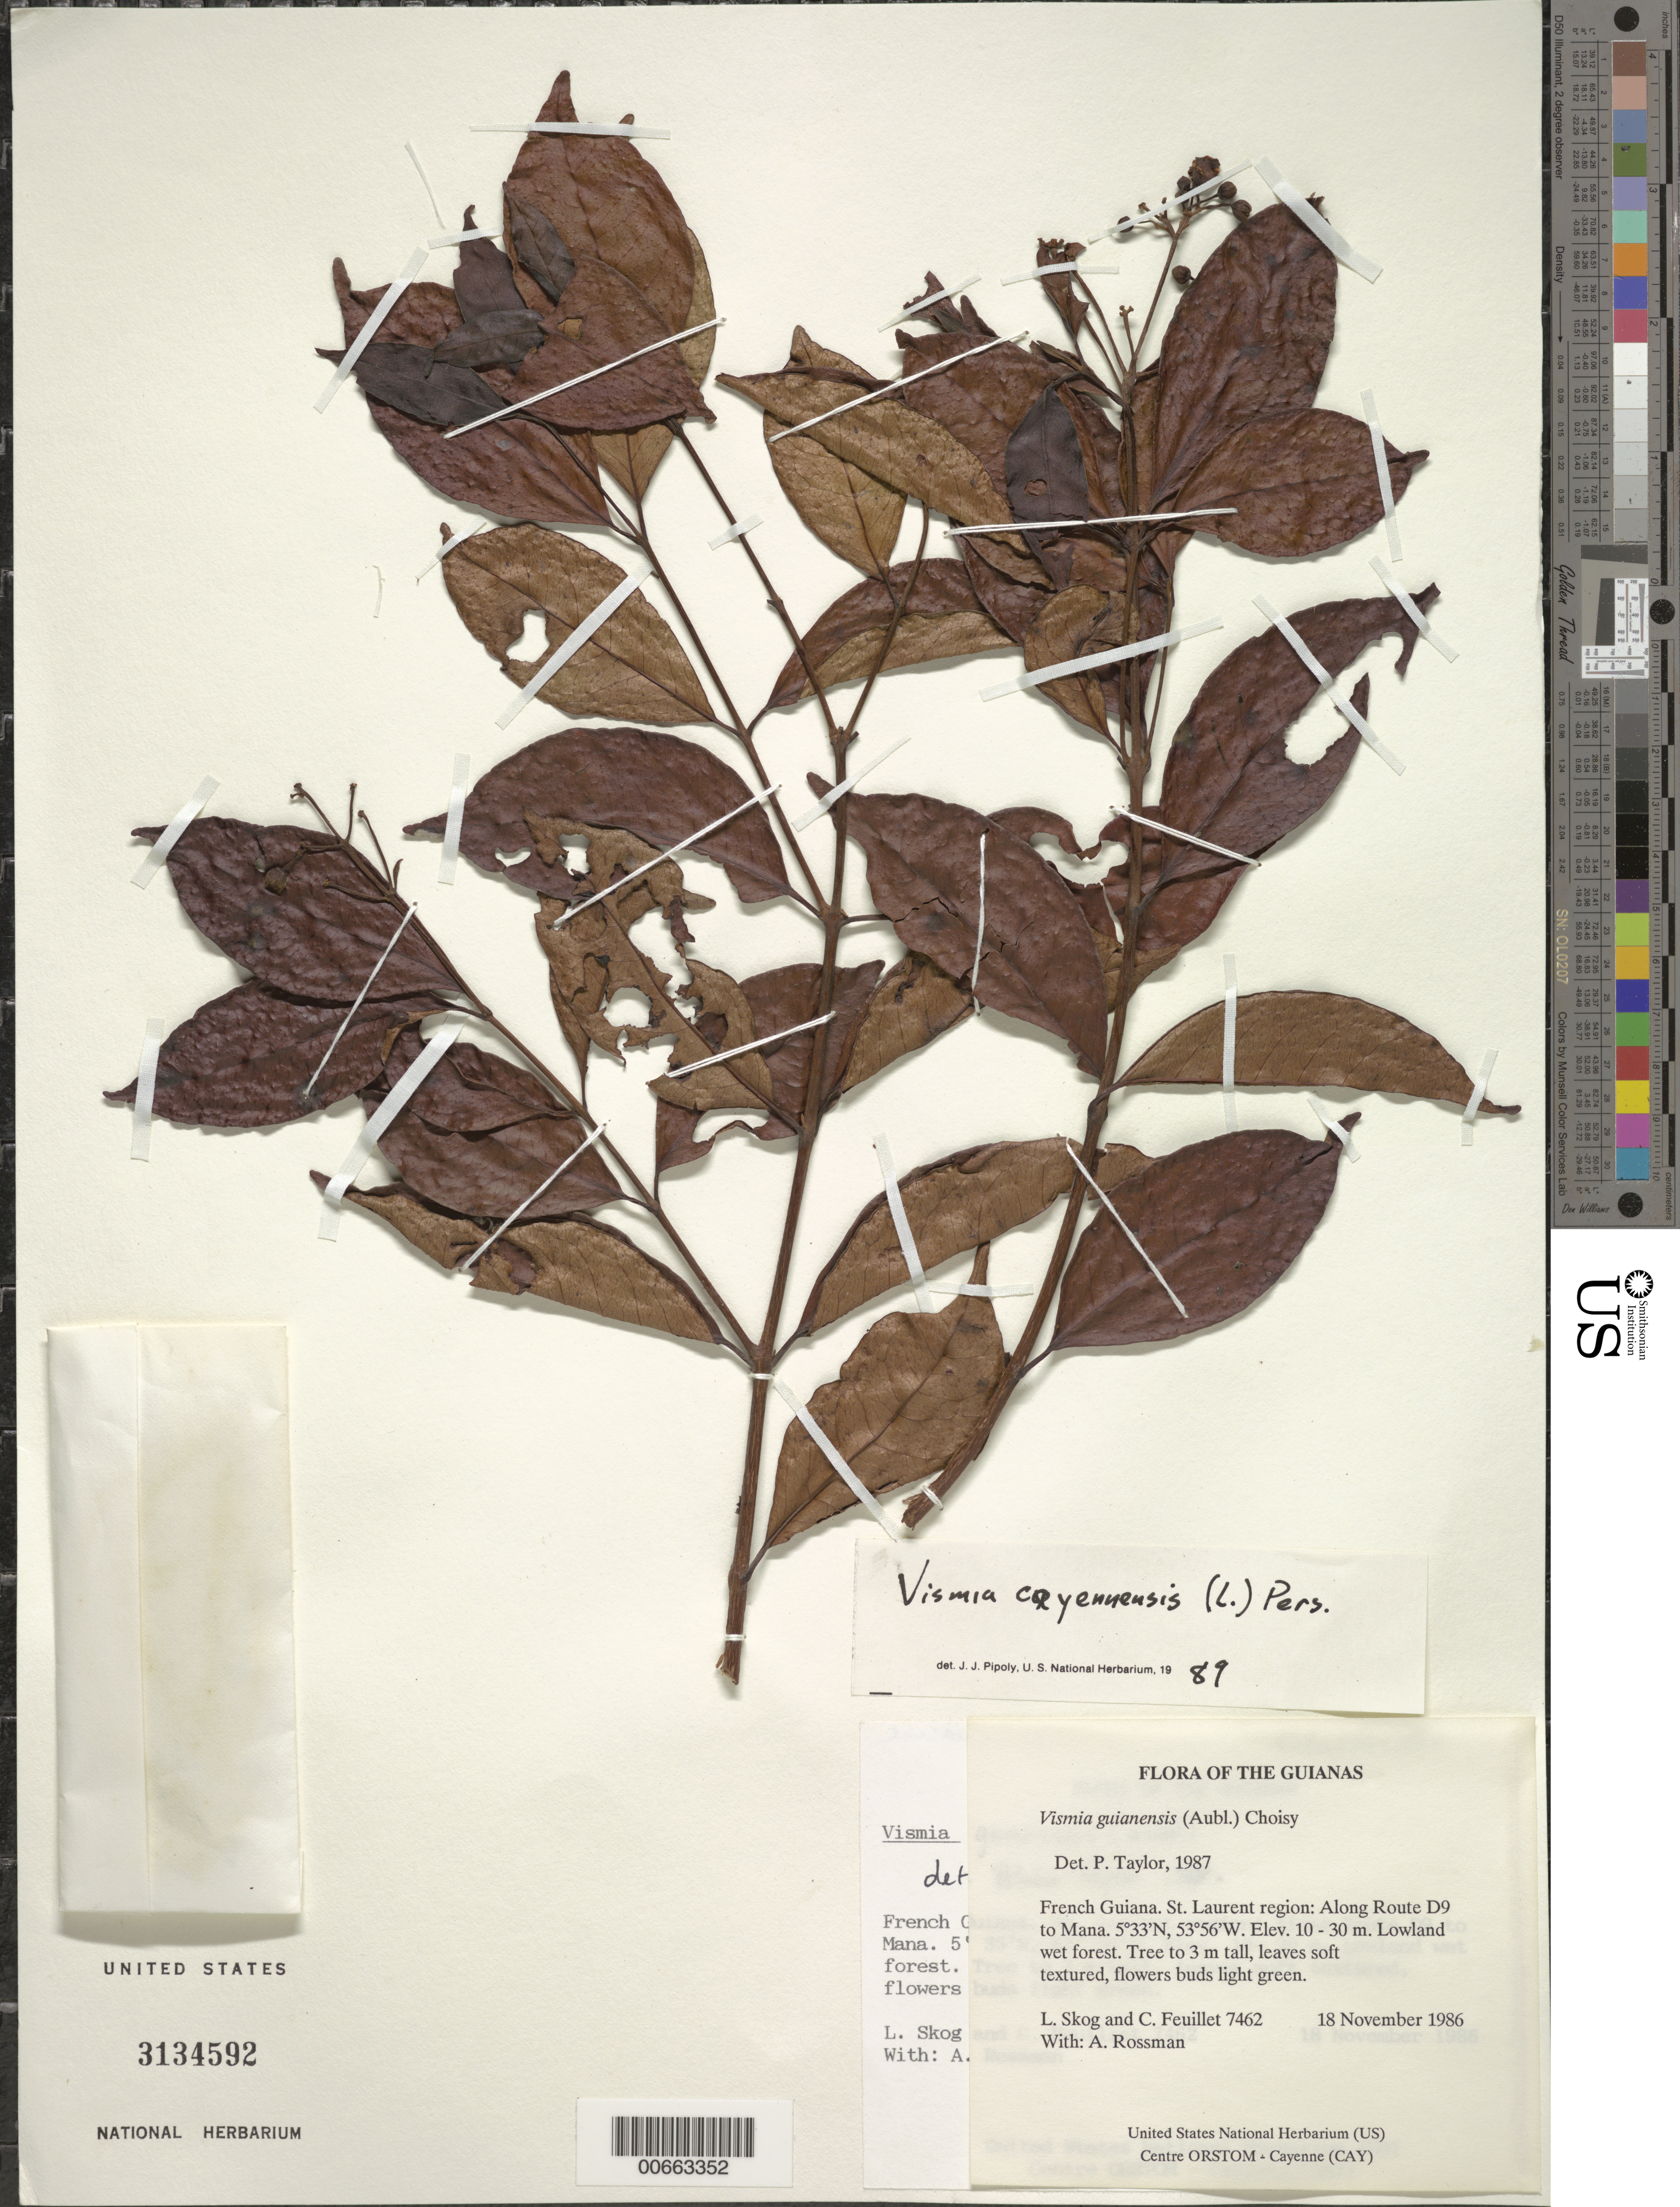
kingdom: Plantae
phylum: Tracheophyta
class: Magnoliopsida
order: Malpighiales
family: Hypericaceae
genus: Vismia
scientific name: Vismia cayennensis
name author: (Jacq.) Pers.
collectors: L. E. Skog, C. Feuillet & A. Rossman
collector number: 7462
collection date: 1986-11-18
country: French Guiana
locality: The Guianas, French Guiana, St. Laurent region: Along Route D9 to Mana.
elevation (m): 10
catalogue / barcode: US 3134592